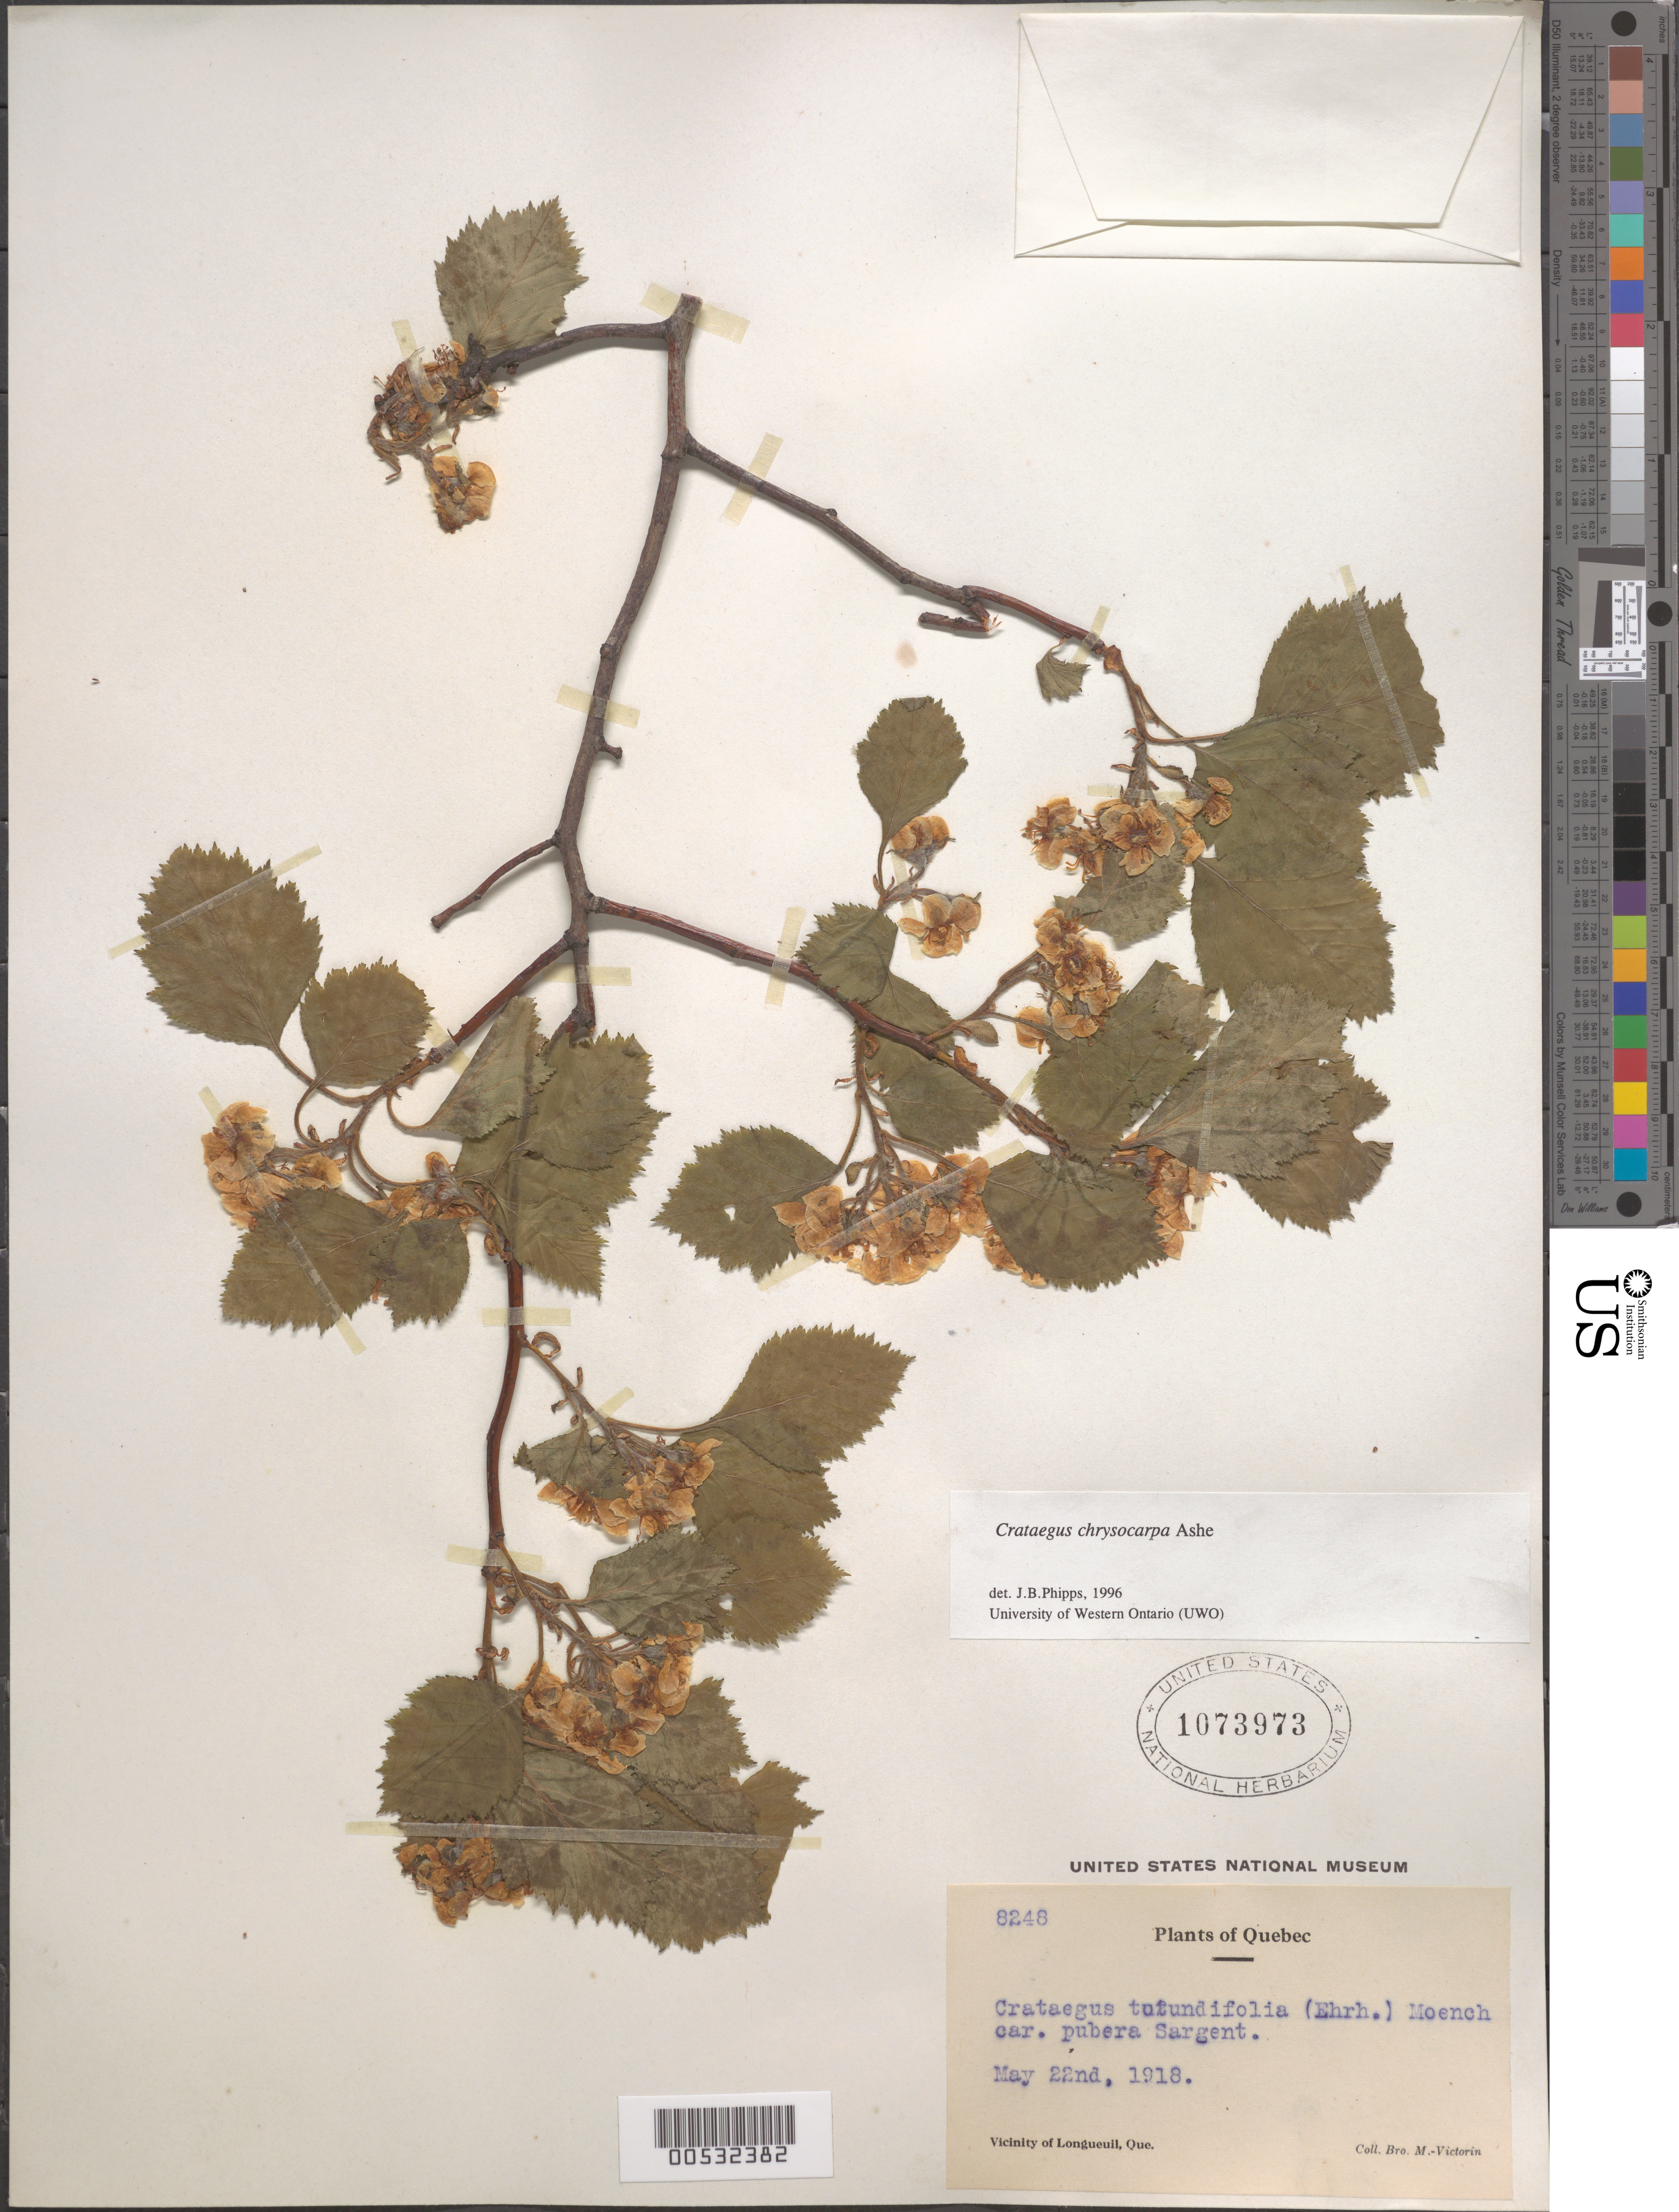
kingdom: Plantae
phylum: Tracheophyta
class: Magnoliopsida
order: Rosales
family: Rosaceae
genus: Crataegus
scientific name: Crataegus chrysocarpa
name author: Ashe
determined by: Phipps, James B., (UWO), University of Western Ontario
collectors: Fr. Marie-Victorin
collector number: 8248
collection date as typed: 22 May 1918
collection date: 1918-05-22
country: Canada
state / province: Quebec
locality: Vicinity of Longueuil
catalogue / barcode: US 1073973